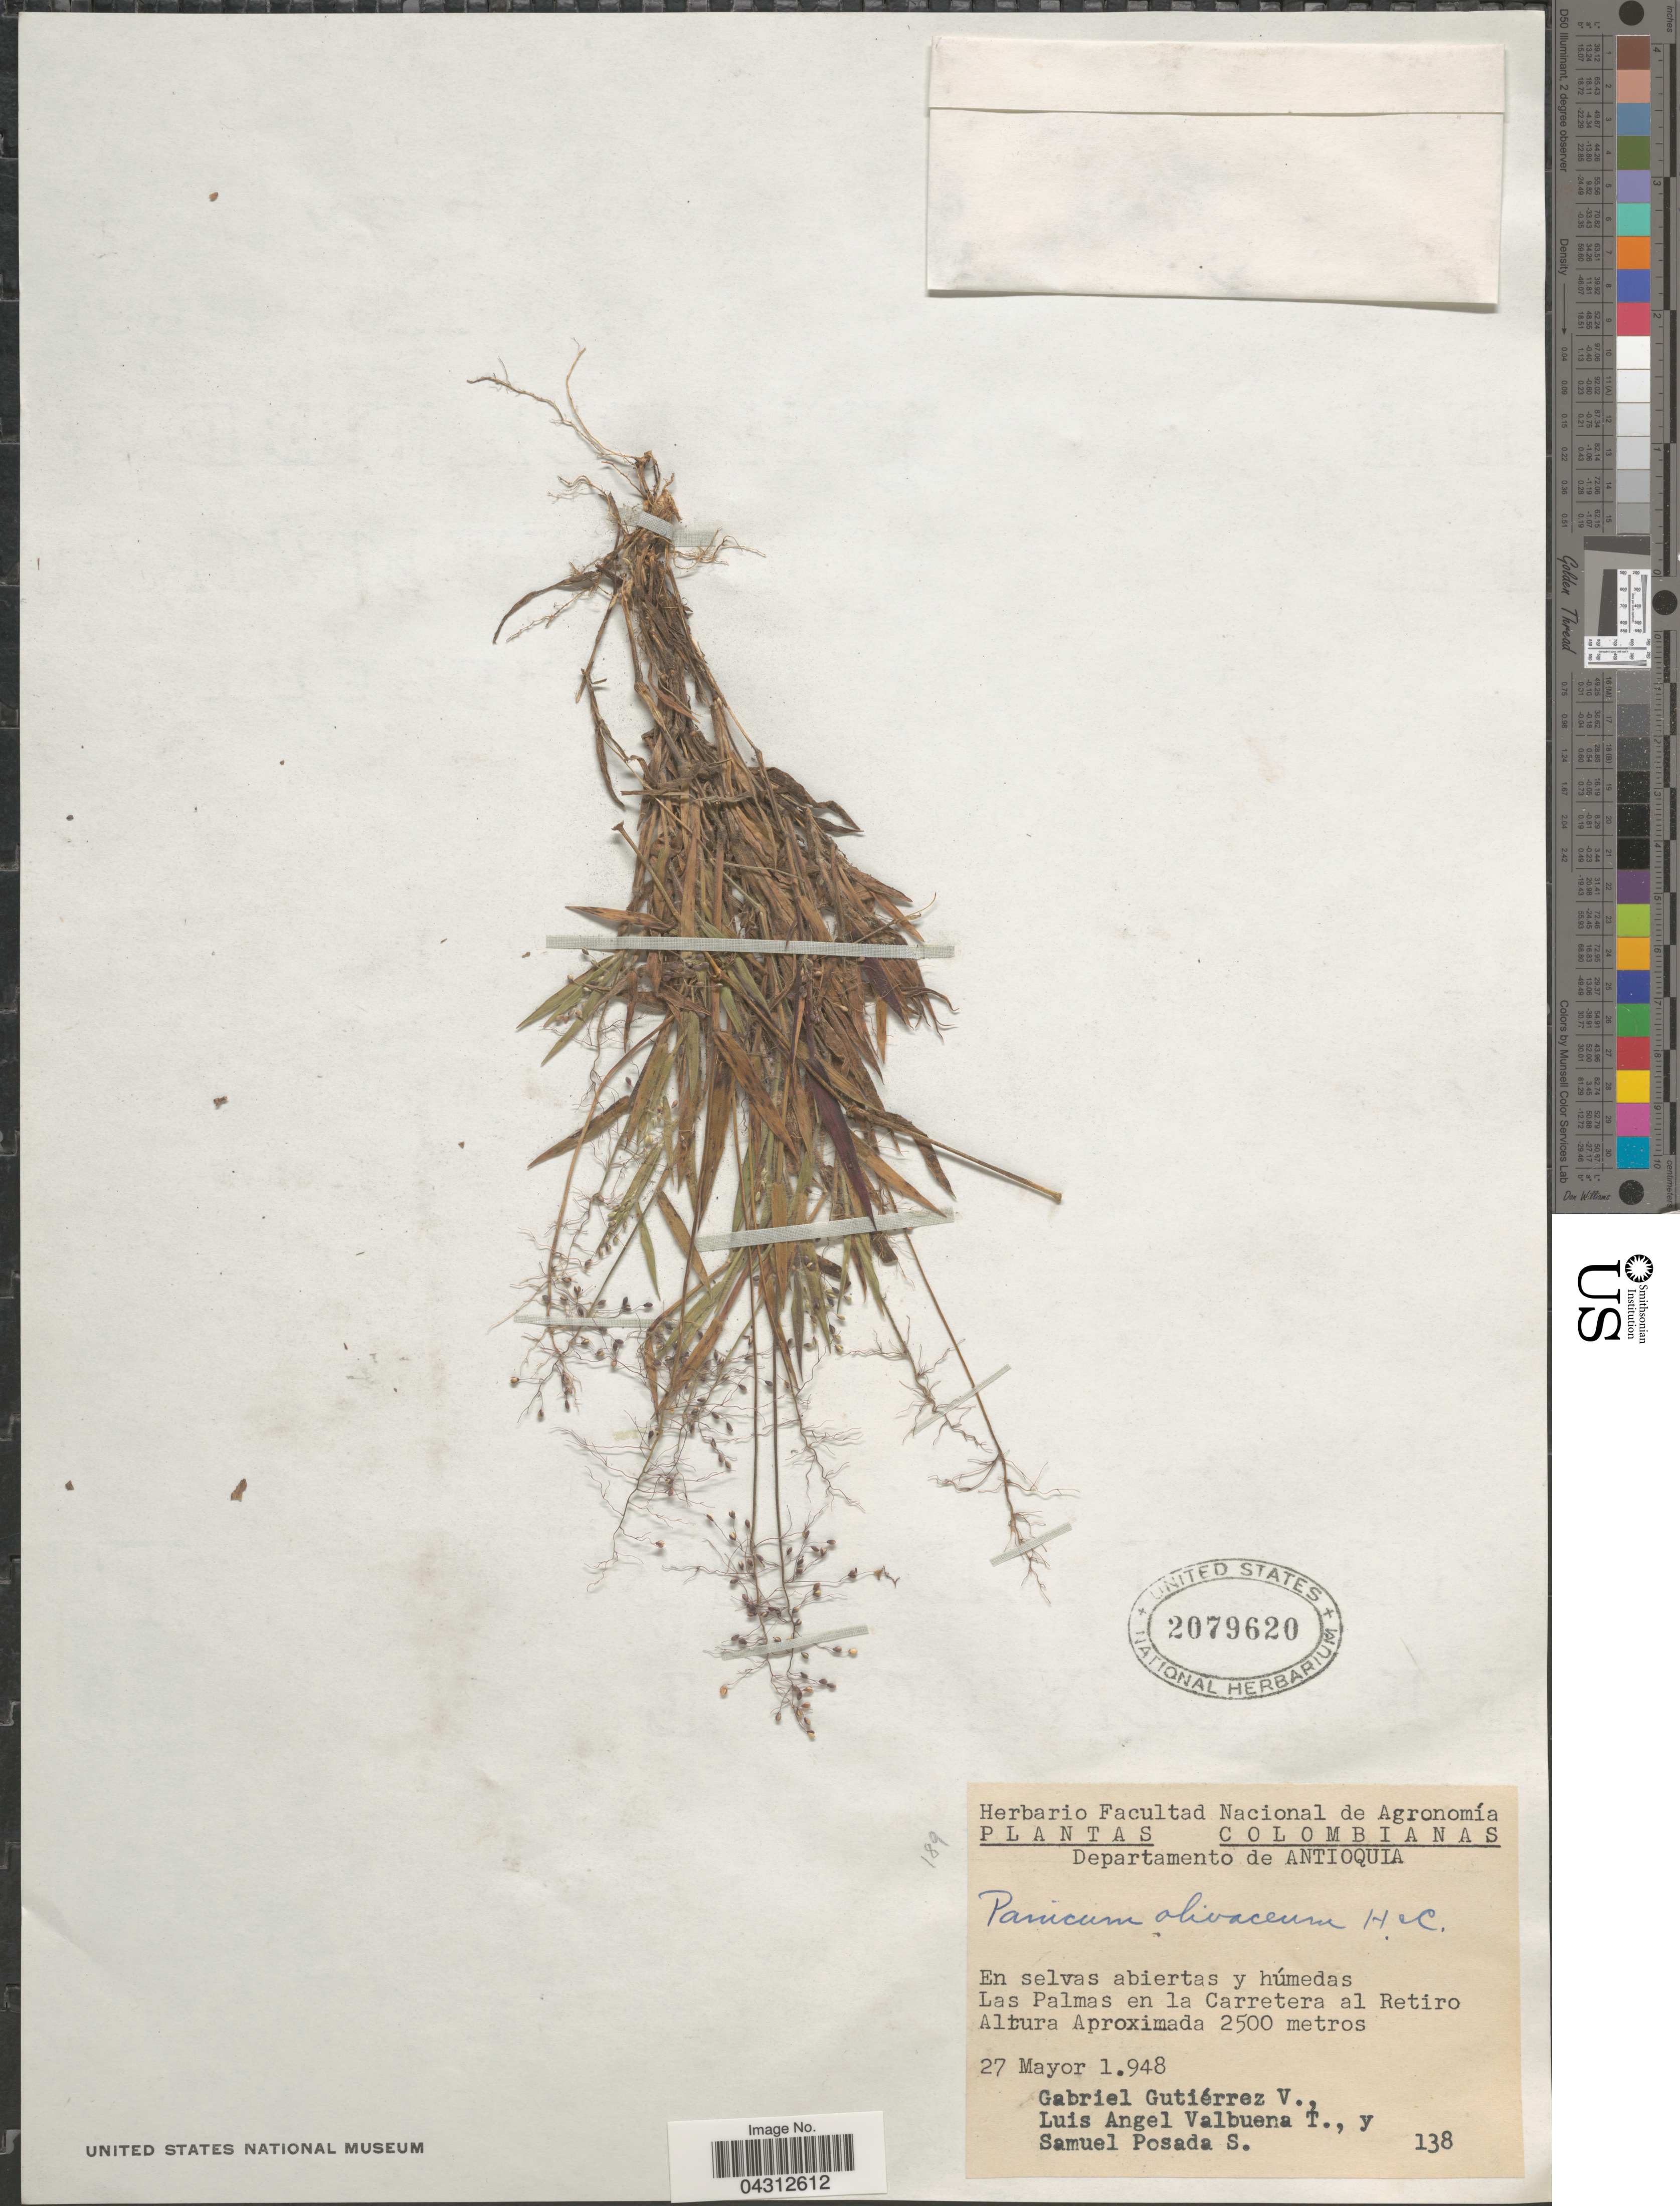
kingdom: Plantae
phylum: Tracheophyta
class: Liliopsida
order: Poales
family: Poaceae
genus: Dichanthelium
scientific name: Dichanthelium acuminatum var. acuminatum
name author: (Sw.) Gould & C.A. Clark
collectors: G. Gutiérrez V., L. Valbuena T. & S. Posada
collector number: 138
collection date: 1948-05-27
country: Colombia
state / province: Antioquia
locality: Departamento de Antioquia. En selvas abiertas y húmedas Las Palmas en la Carretera al Retiro.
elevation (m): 2500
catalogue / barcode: US 2079620